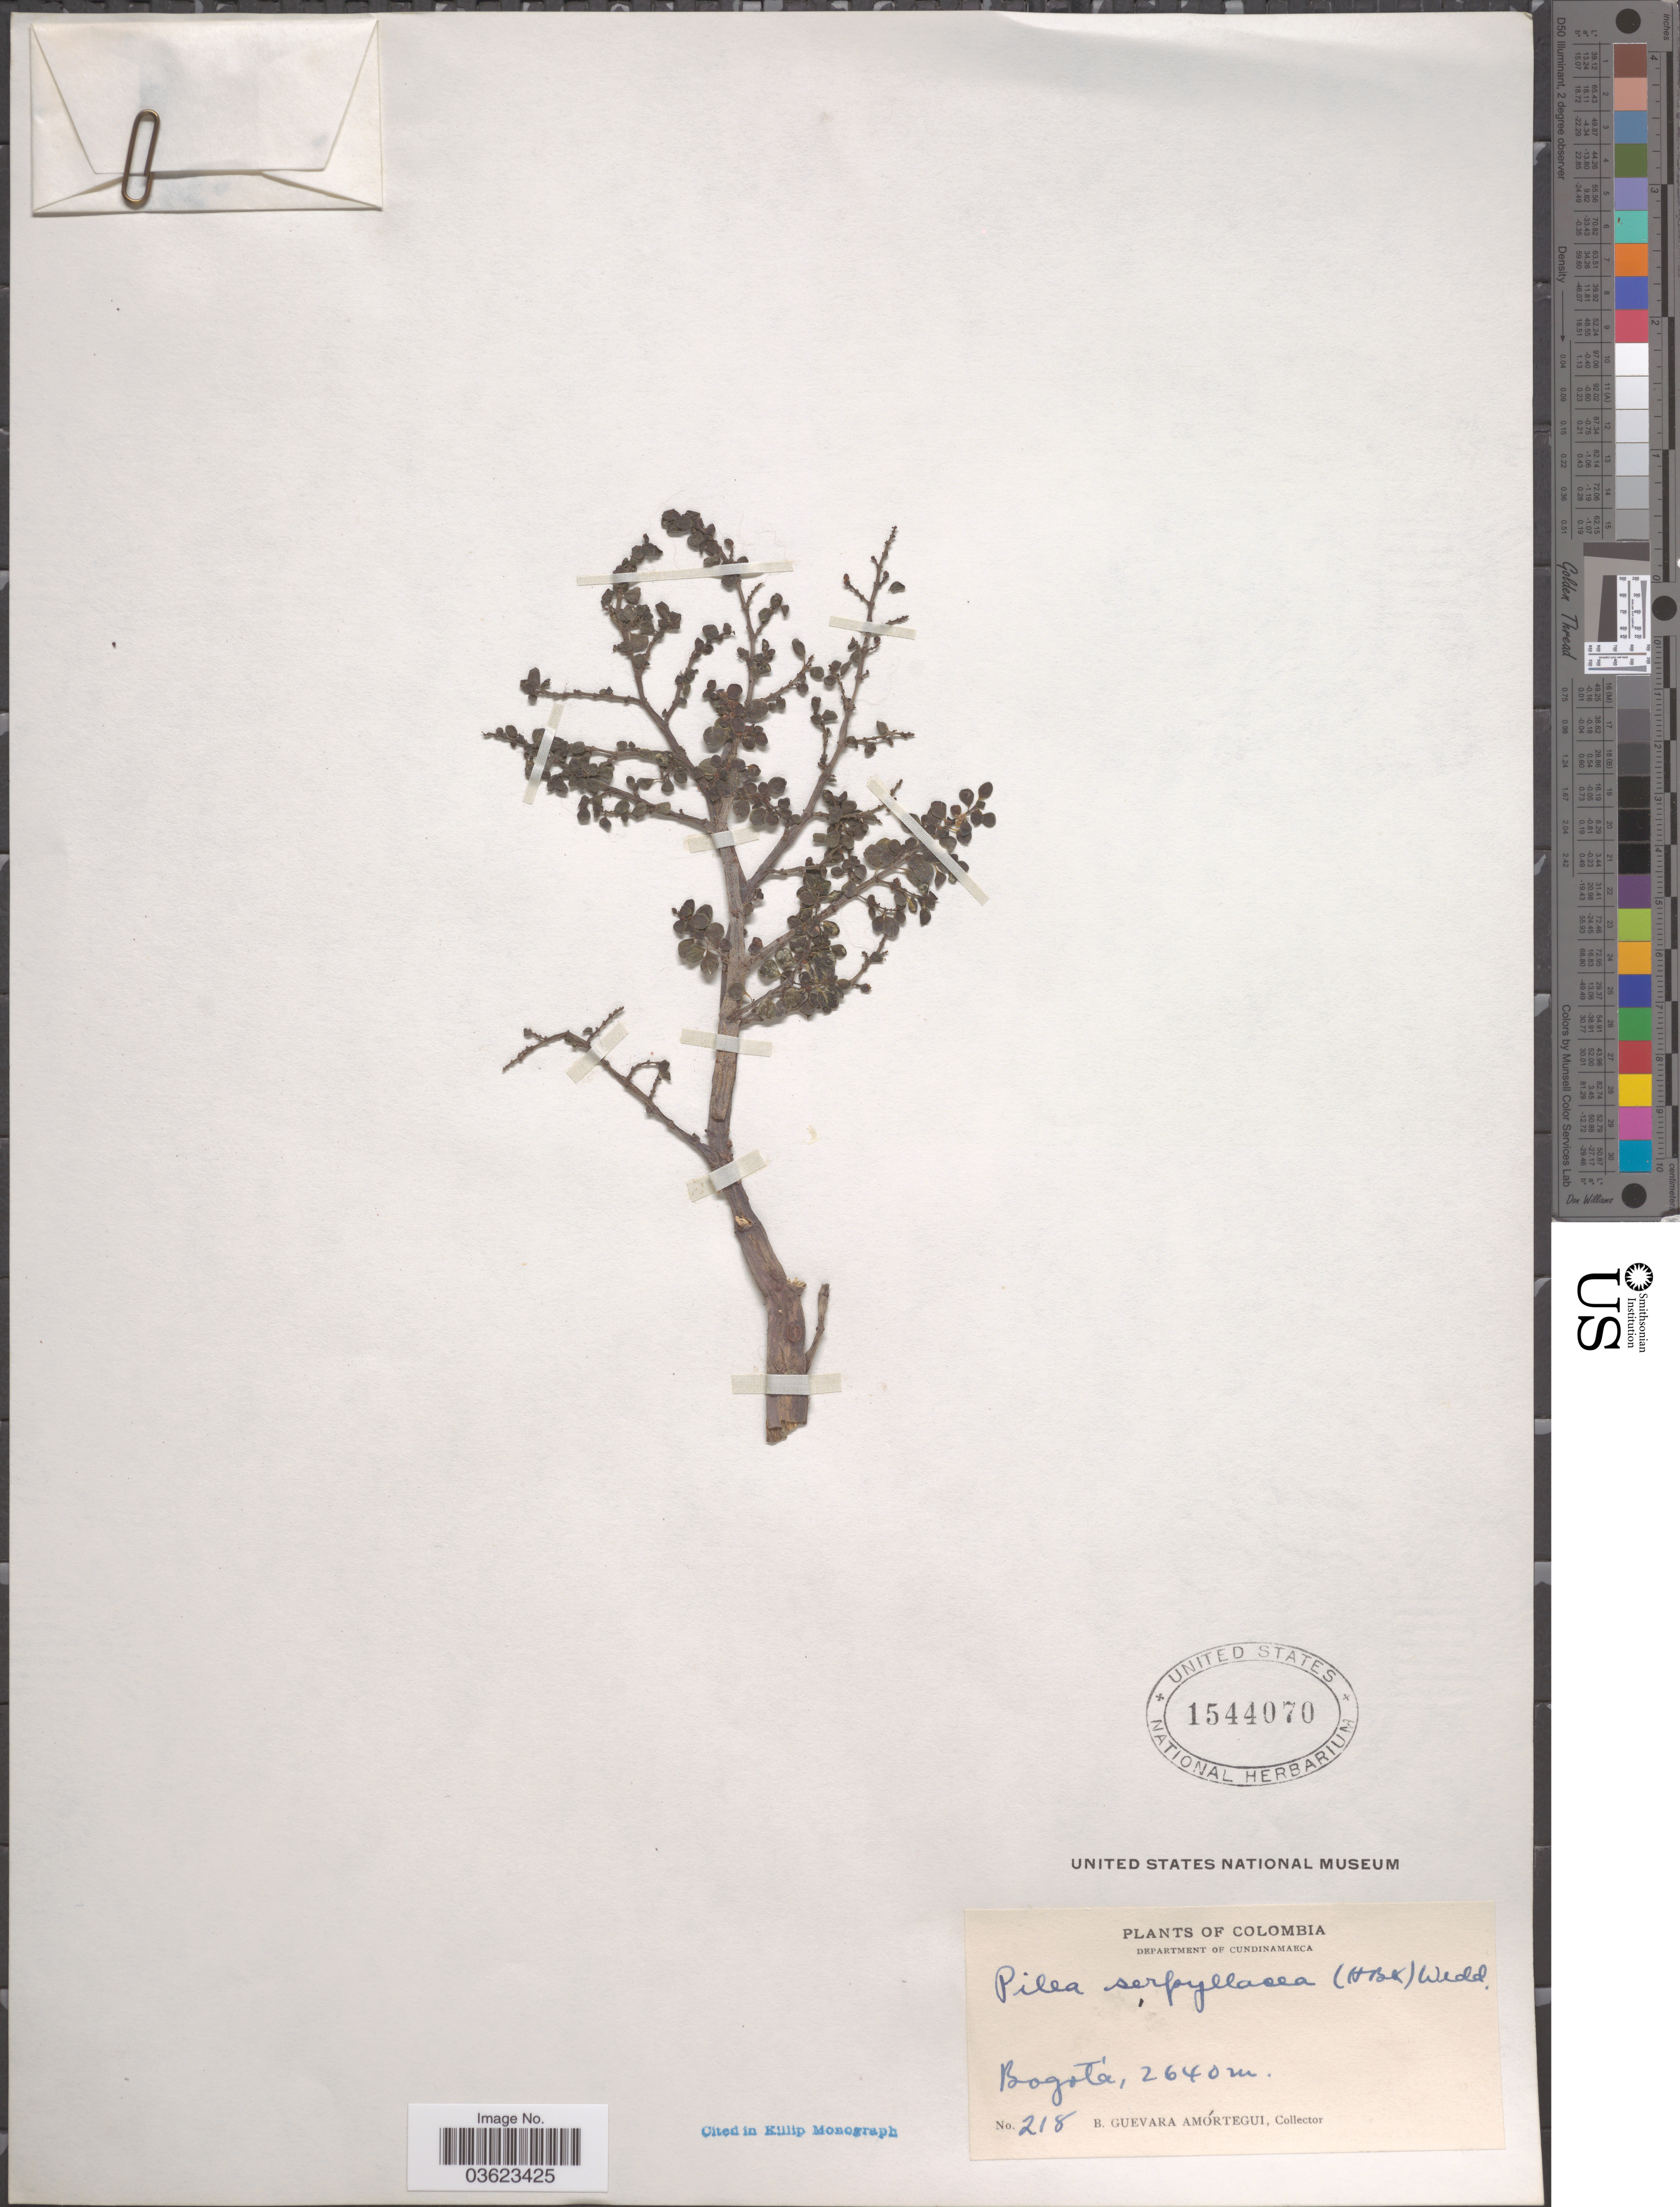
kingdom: Plantae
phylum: Tracheophyta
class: Magnoliopsida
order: Rosales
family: Urticaceae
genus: Pilea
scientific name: Pilea serpyllacea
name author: (Kunth) Liebm.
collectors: B. Guevara Amortegui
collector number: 218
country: Colombia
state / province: Cundinamarca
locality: Department of Cundinamarca. Bogotá.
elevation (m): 2640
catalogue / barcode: US 1544070